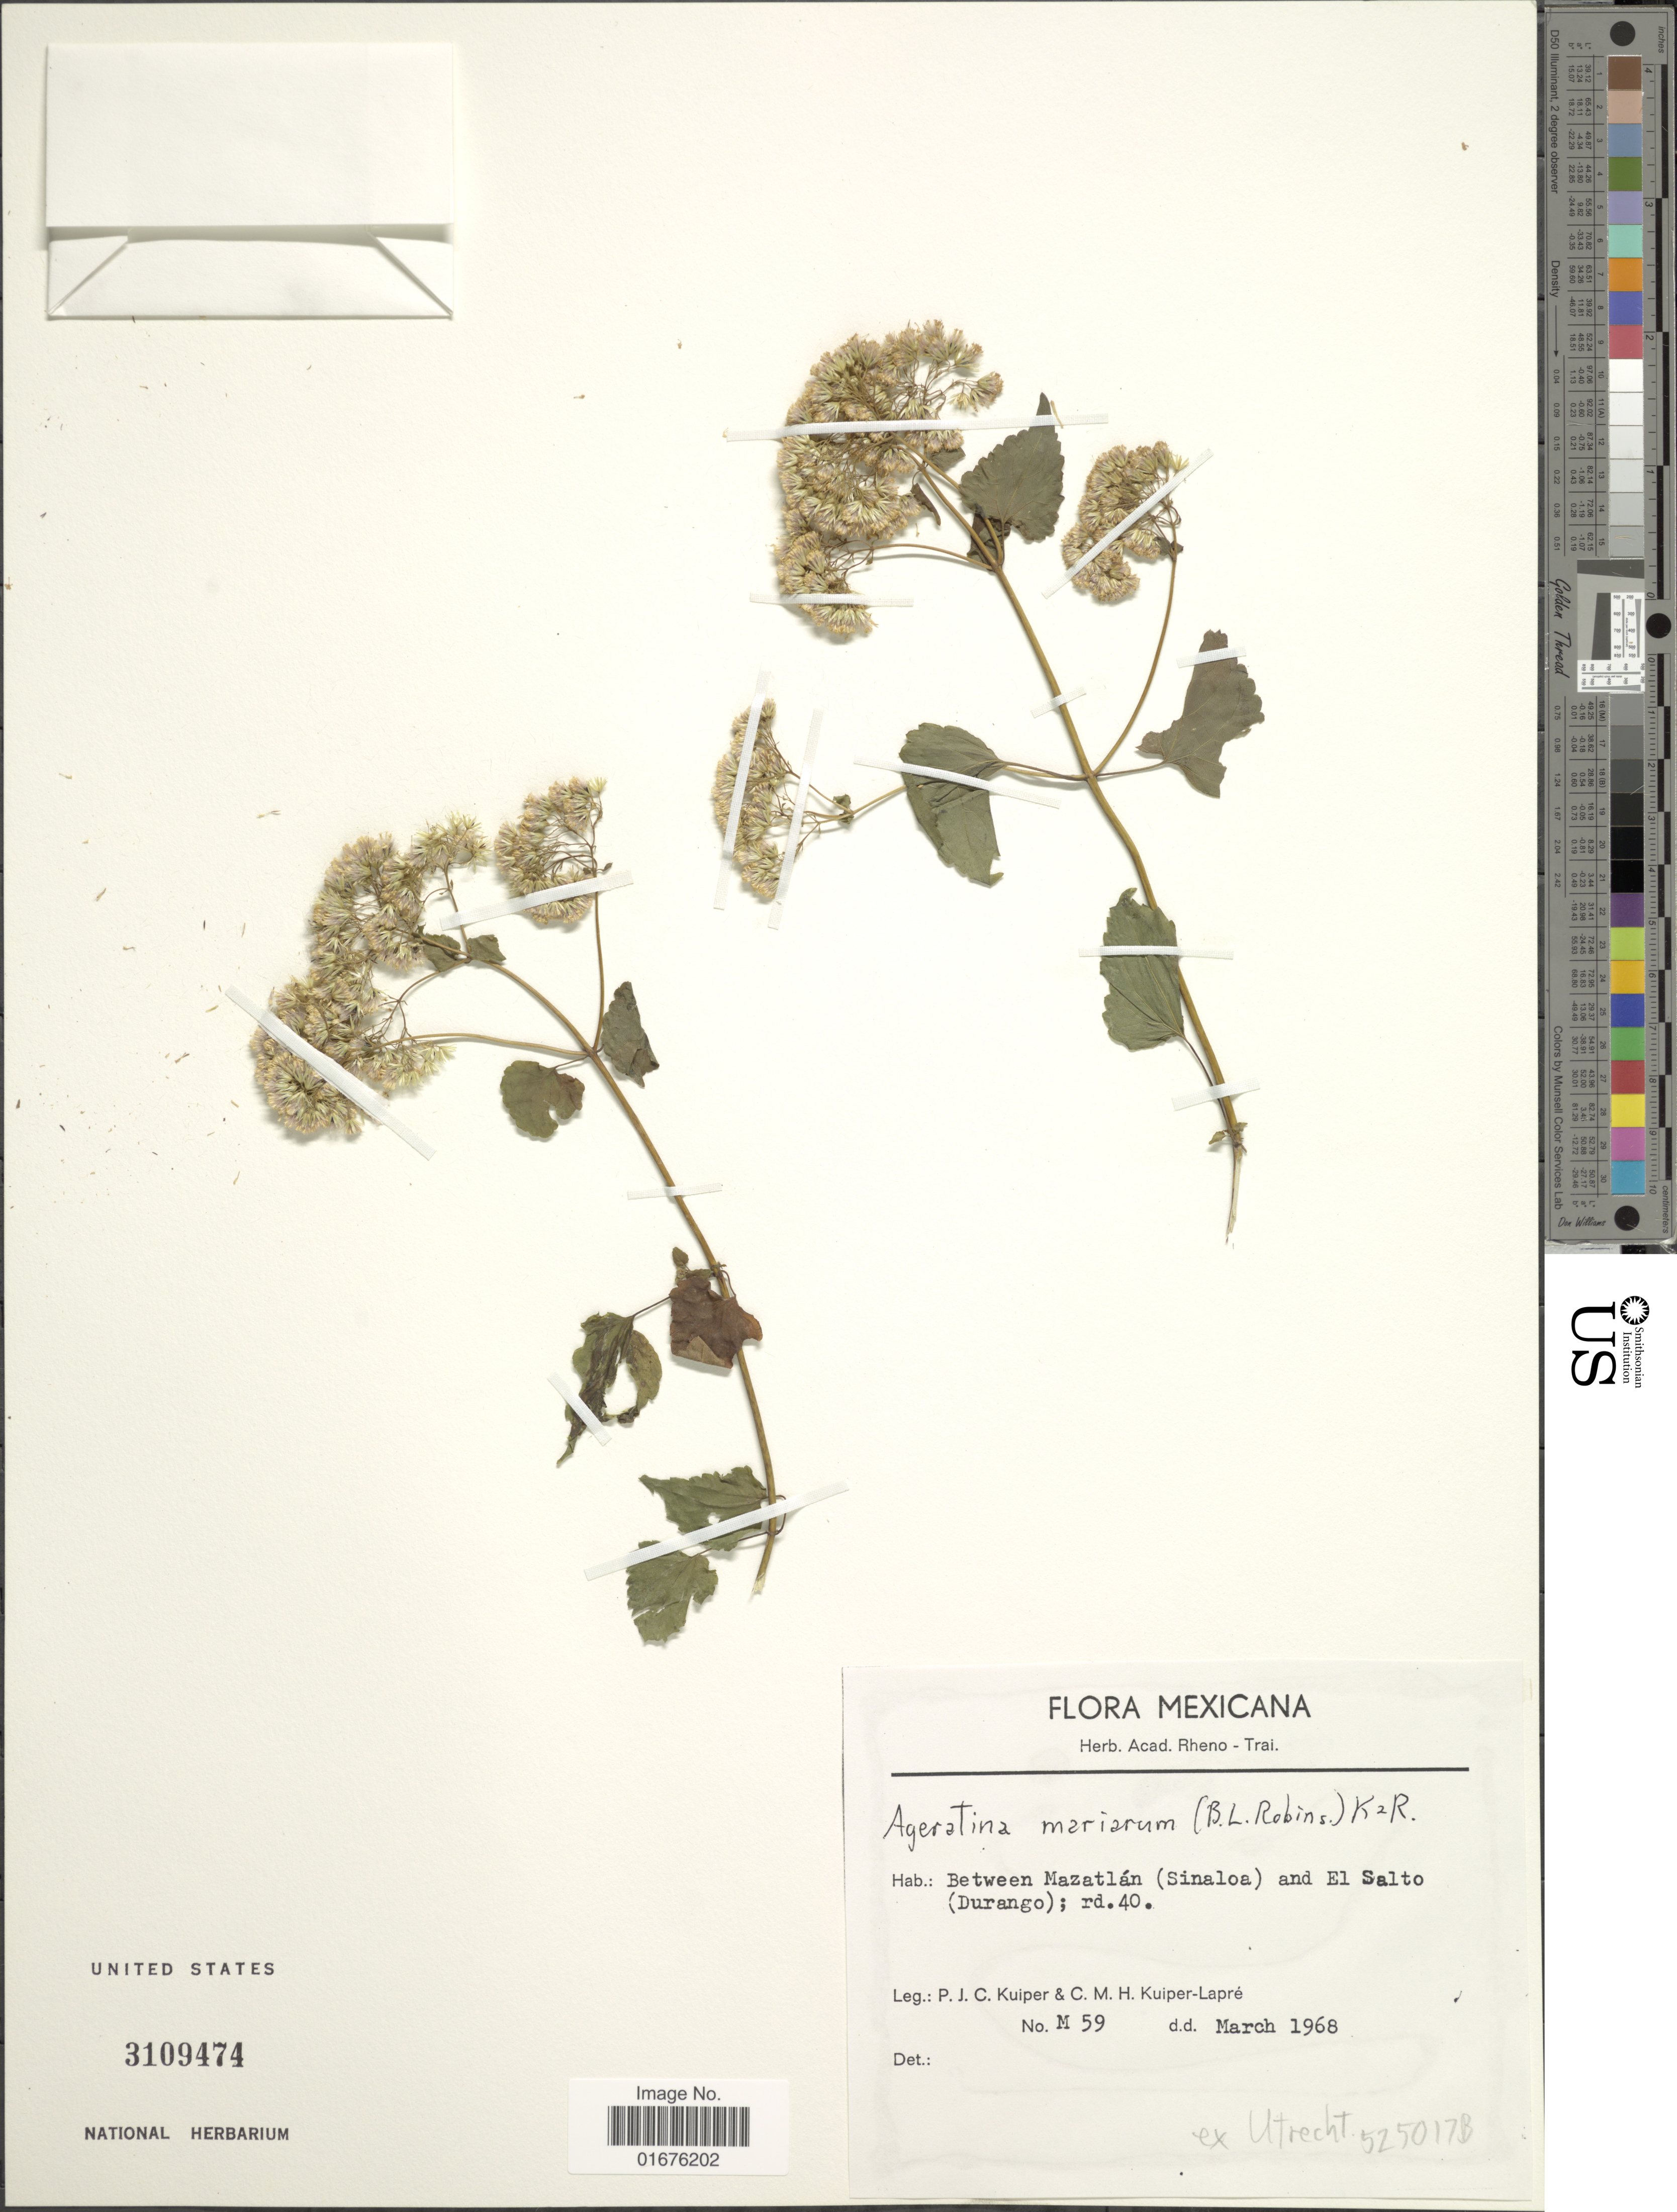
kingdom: Plantae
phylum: Tracheophyta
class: Magnoliopsida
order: Asterales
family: Asteraceae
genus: Ageratina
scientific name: Ageratina mariarum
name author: (B.L. Rob.) R.M. King & H. Rob.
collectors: P. Kuiper & C. Kuiper-Lapré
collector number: M59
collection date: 1968-03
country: Mexico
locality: Between Mazatlán (Sinaloa) and El Salto (Durango); rd. 40.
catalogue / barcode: US 3109474